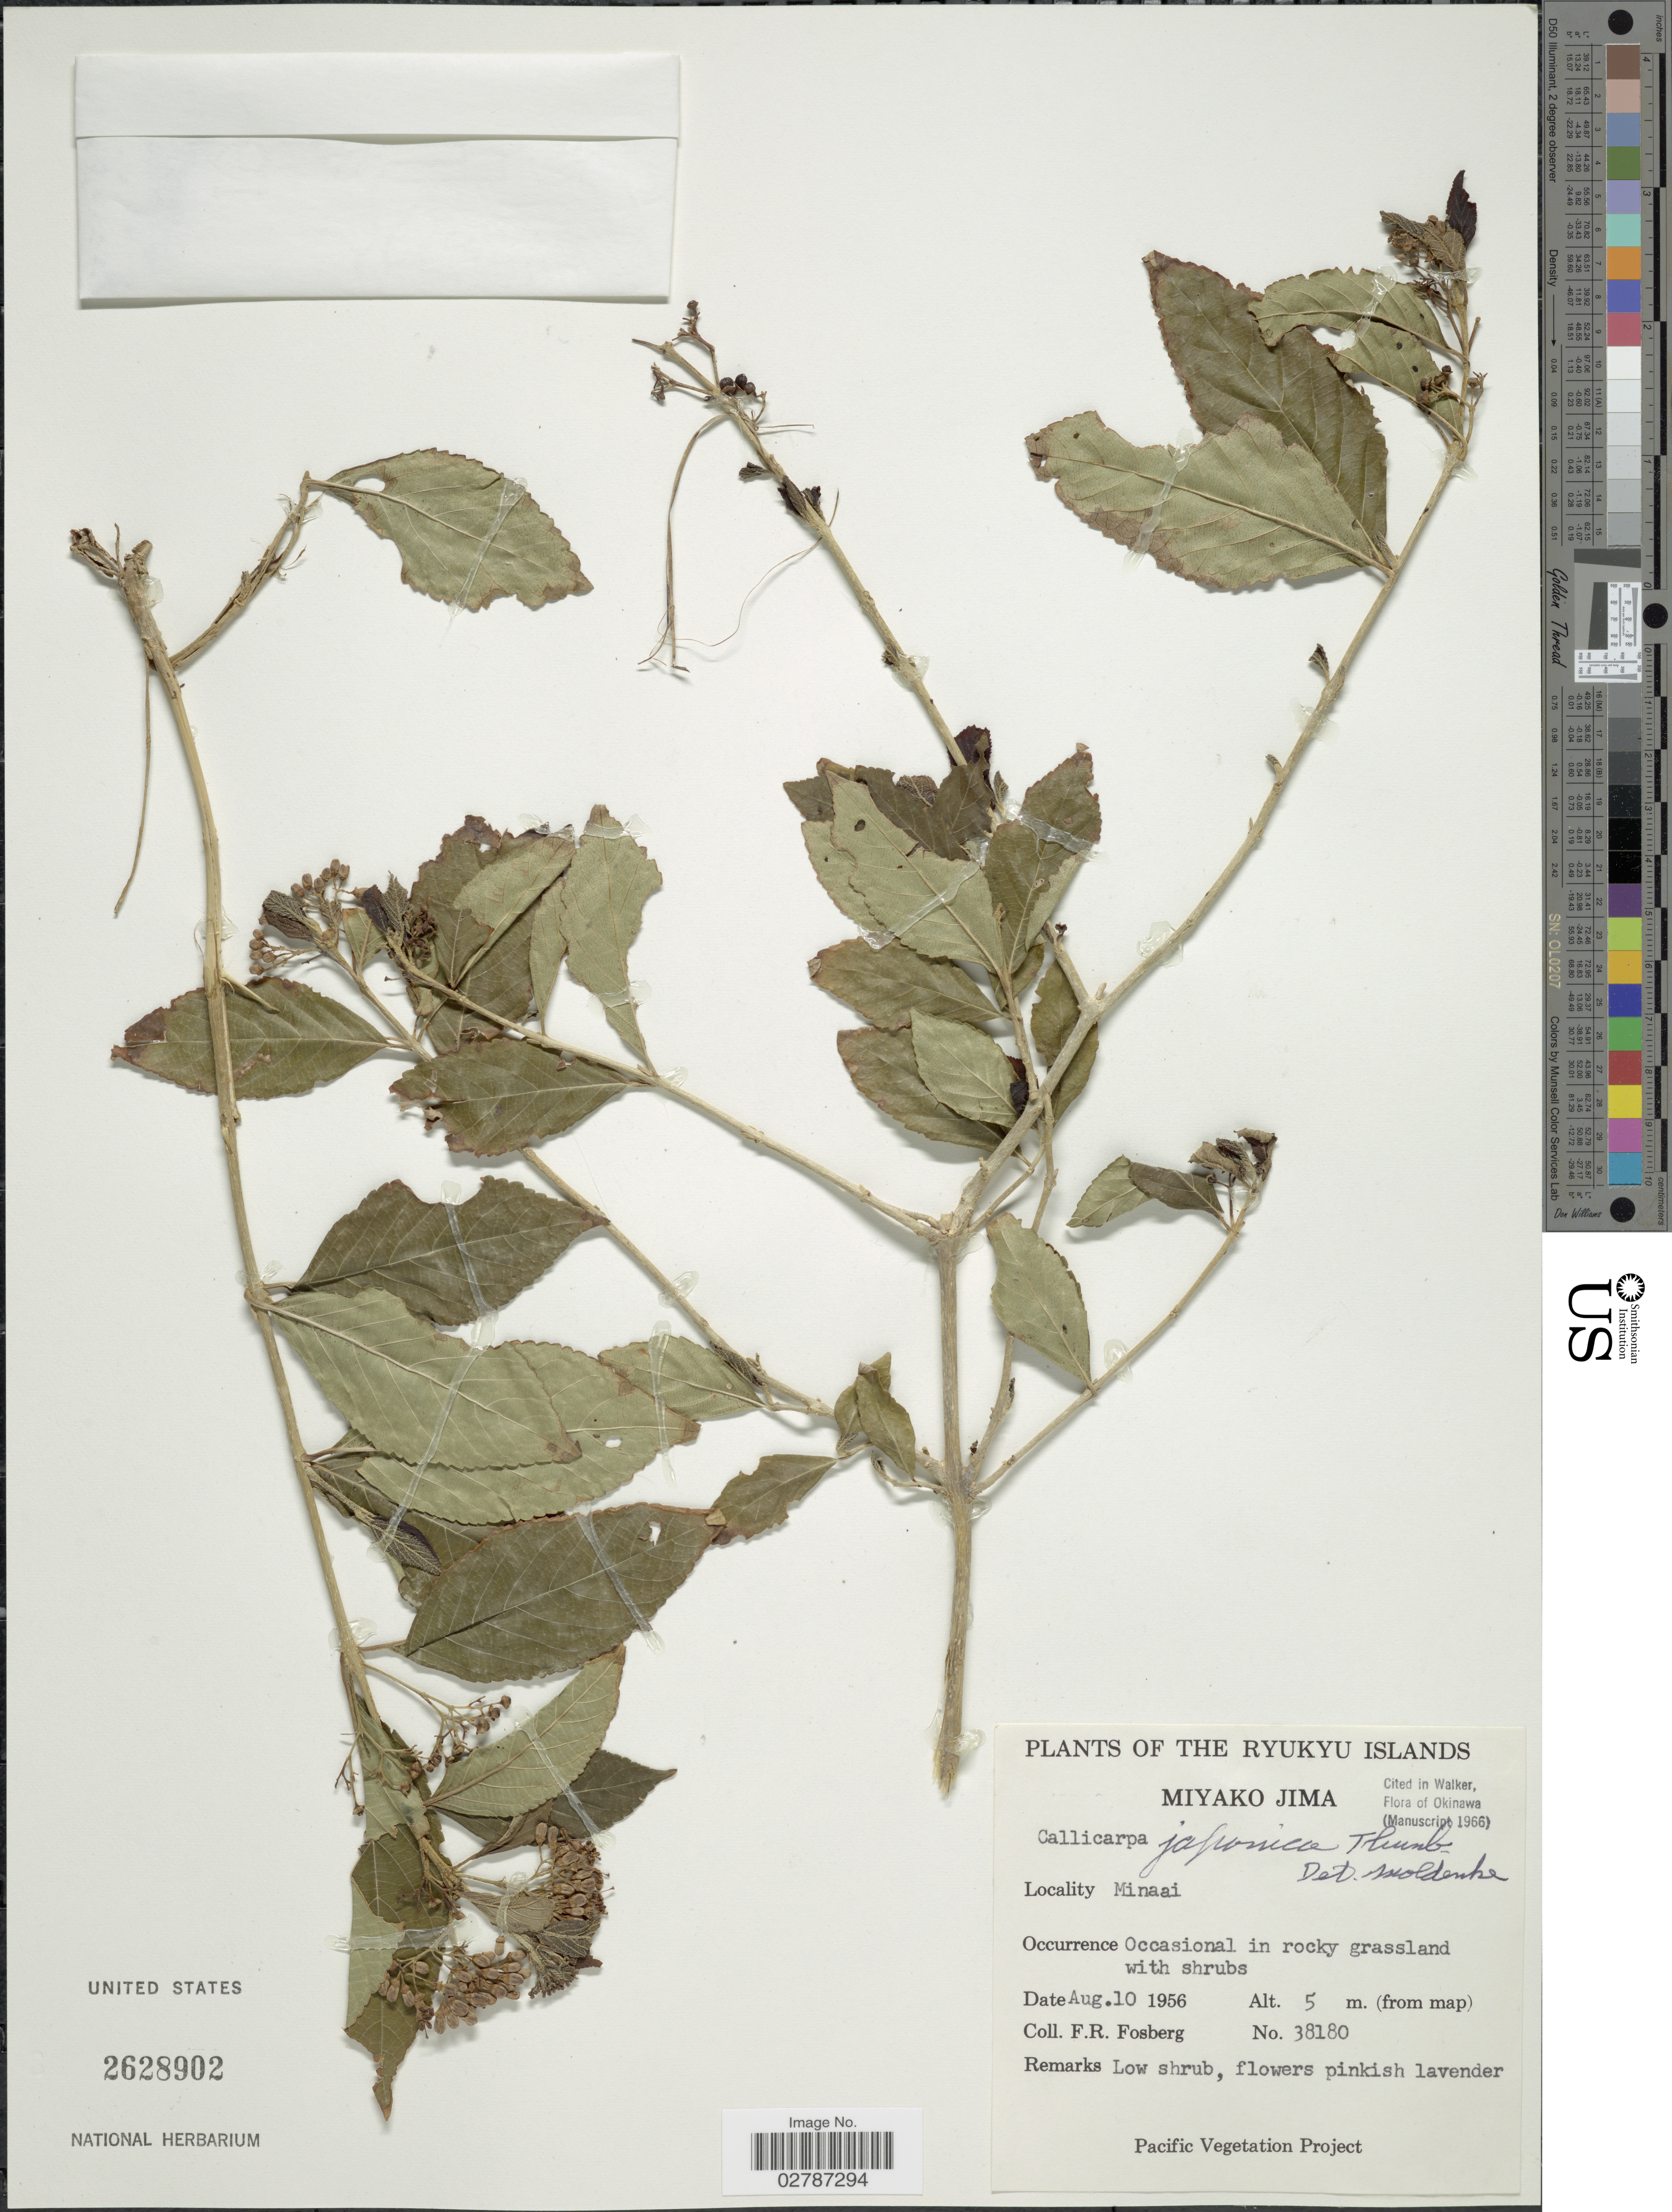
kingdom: Plantae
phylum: Tracheophyta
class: Magnoliopsida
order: Lamiales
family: Lamiaceae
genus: Callicarpa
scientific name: Callicarpa japonica var. japonica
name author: Thunb.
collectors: F. R. Fosberg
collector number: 38180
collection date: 1956-08-10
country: Japan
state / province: Okinawa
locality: Ryukyu Islands. Miyako Jima. Minaai.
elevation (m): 5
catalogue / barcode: US 2628902